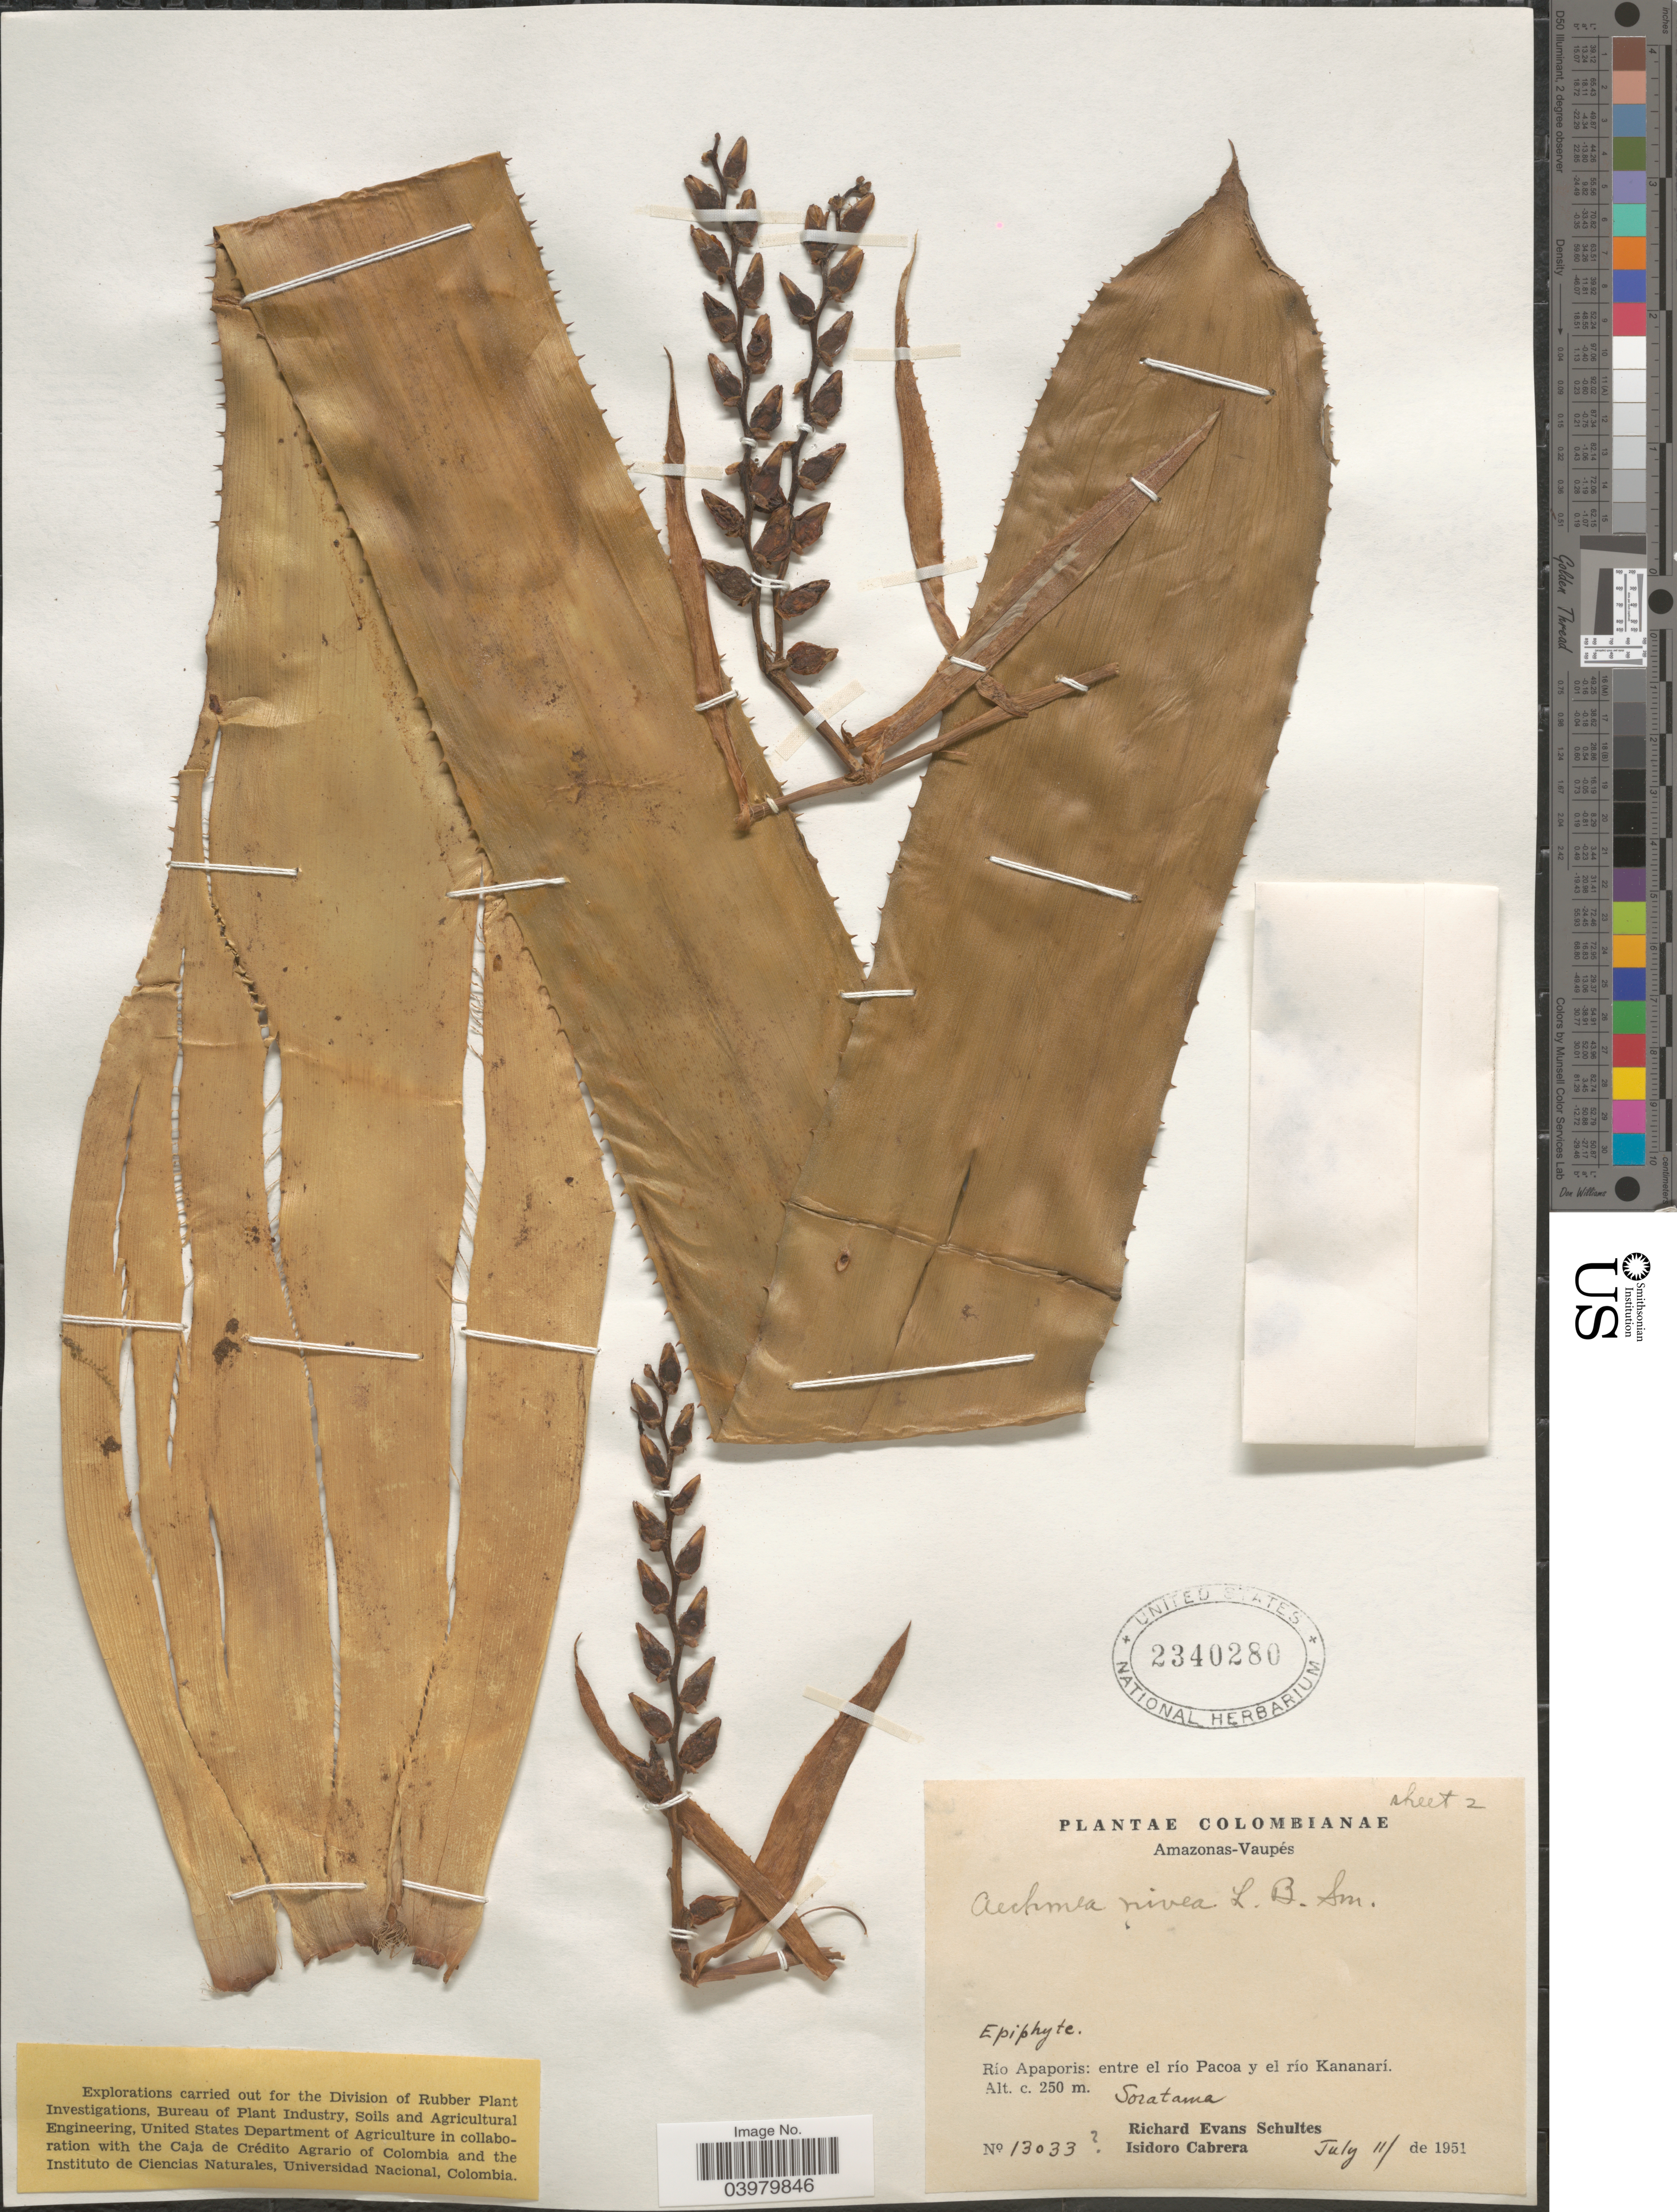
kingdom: Plantae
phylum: Tracheophyta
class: Liliopsida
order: Poales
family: Bromeliaceae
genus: Aechmea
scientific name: Aechmea nivea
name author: L.B. Sm.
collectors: R. E. Schultes & I. Cabrera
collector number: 13033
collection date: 1951-07-11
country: Colombia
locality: Amazonas-Vaupés. Río Apaporis: entre el río Pacoa y el río Kananarí. Soratama.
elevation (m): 250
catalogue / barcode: US 2340280